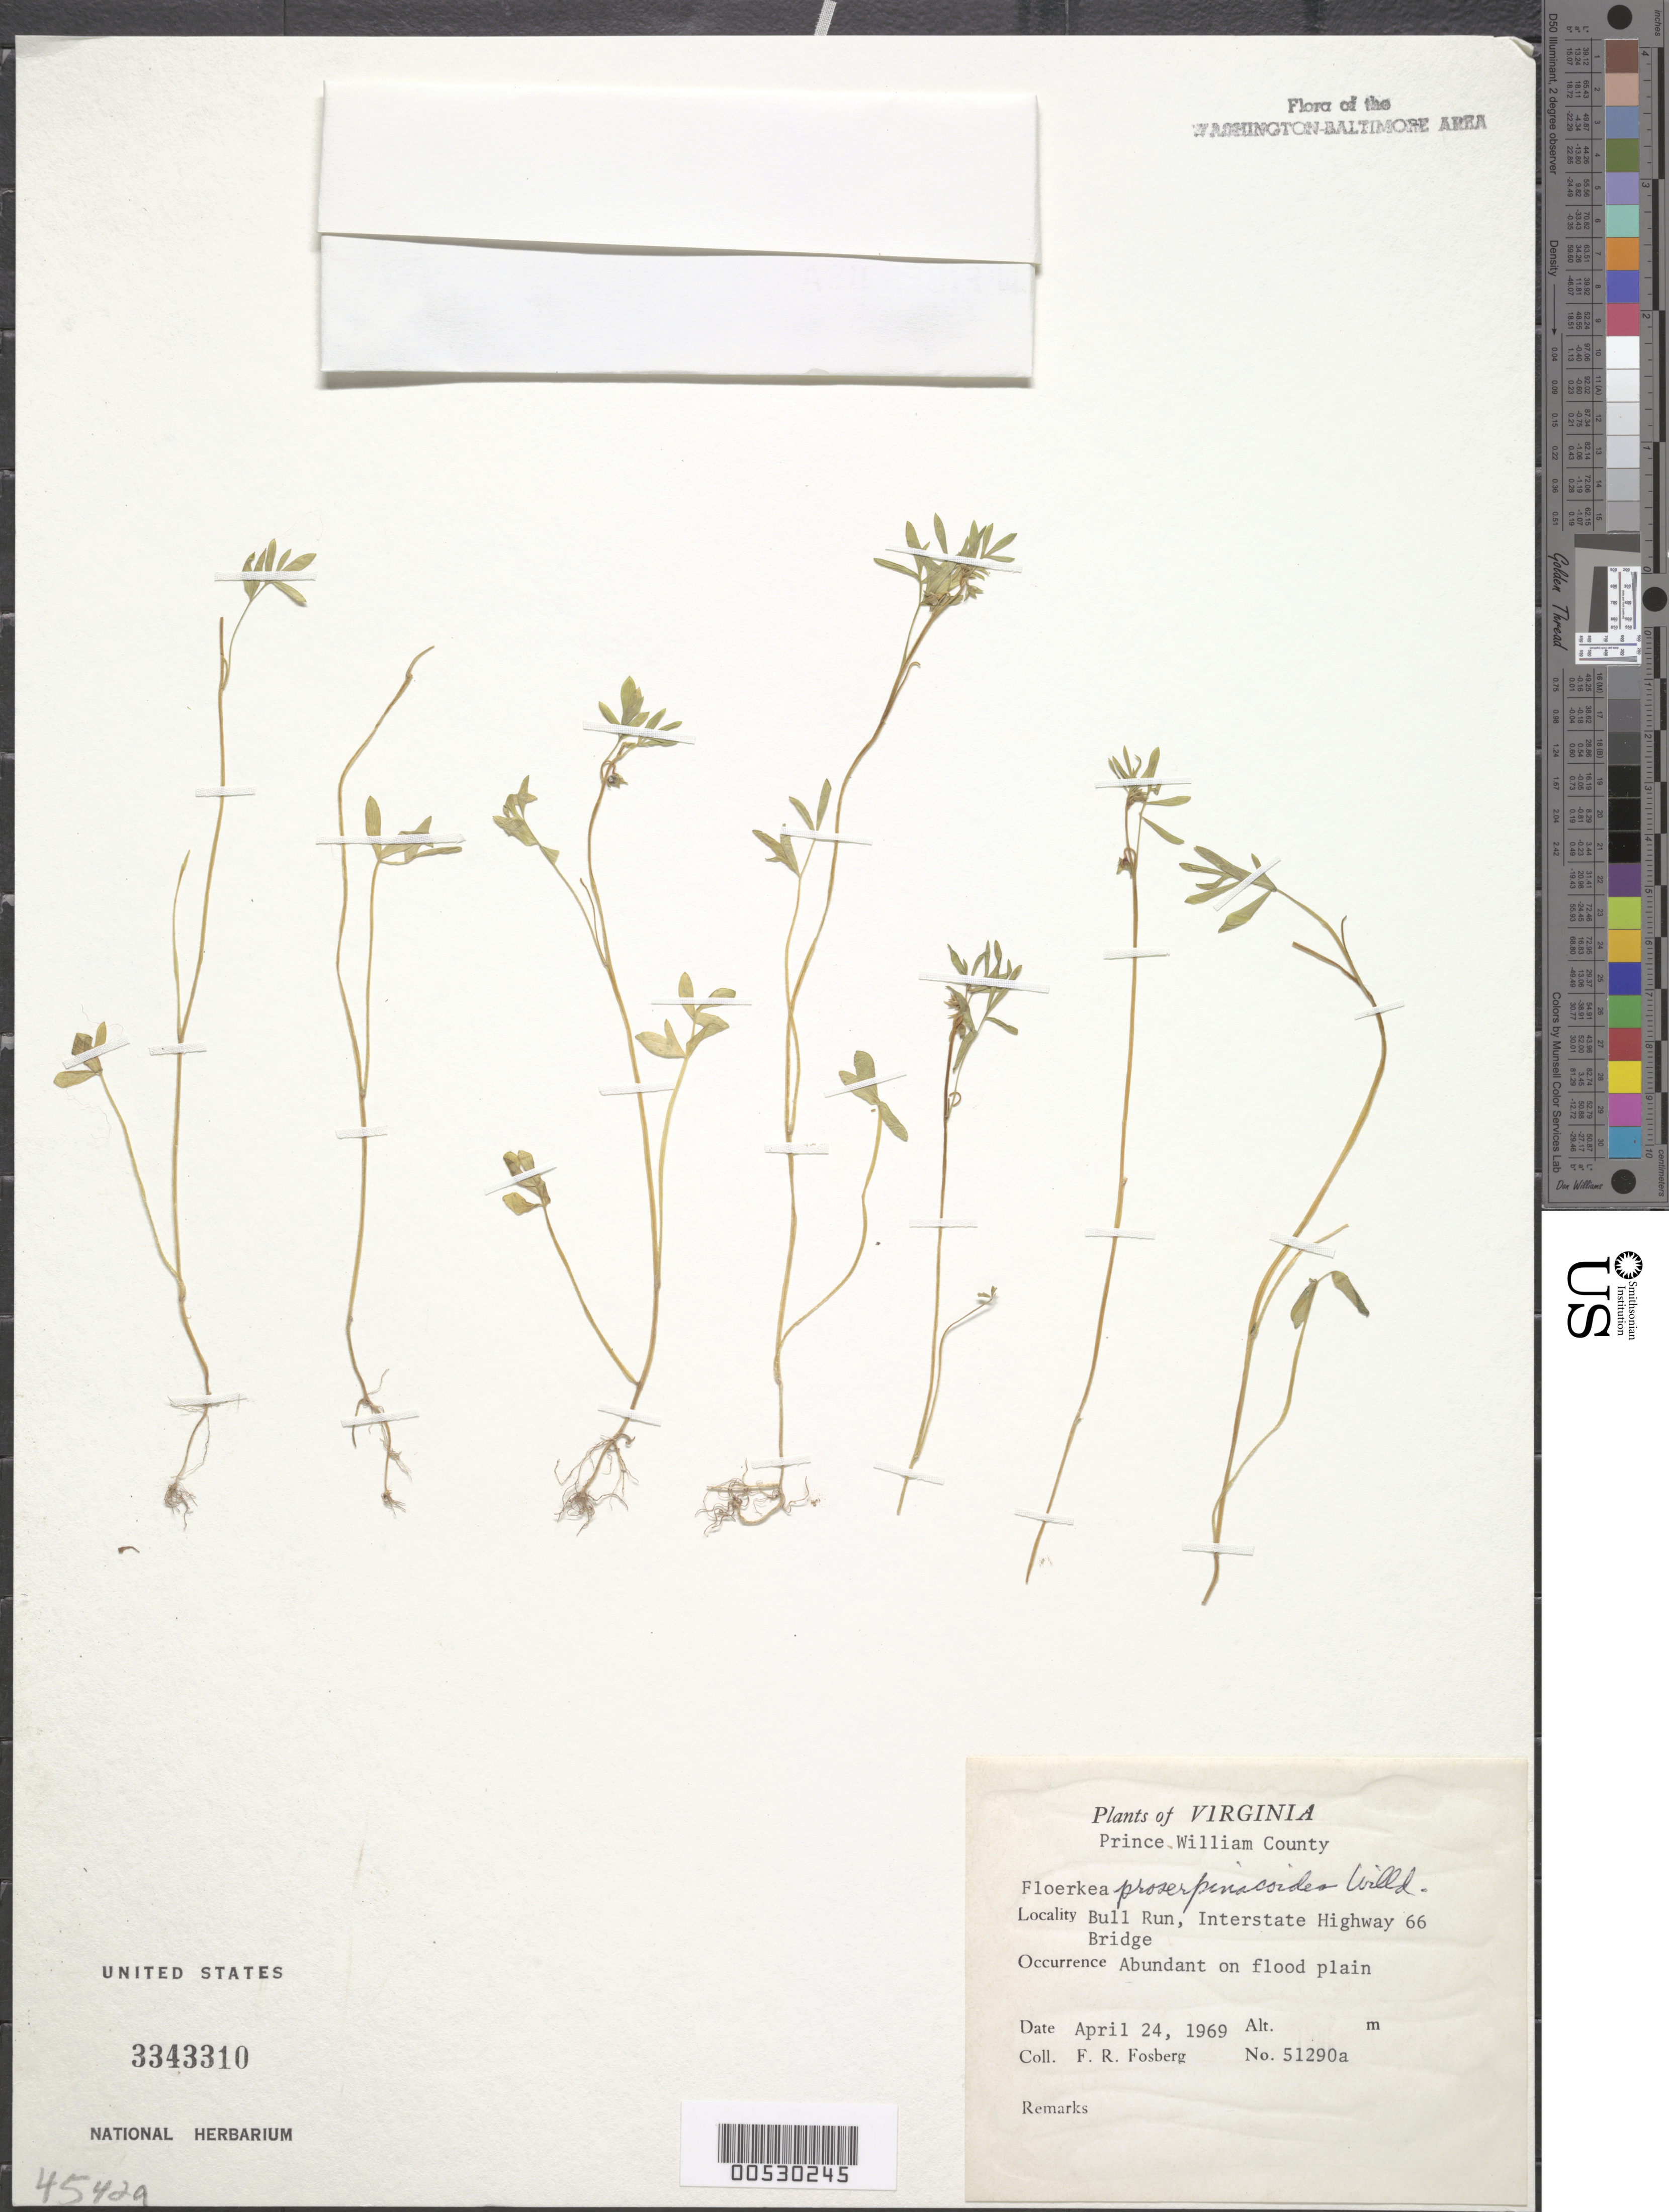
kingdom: Plantae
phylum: Tracheophyta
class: Magnoliopsida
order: Brassicales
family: Limnanthaceae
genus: Floerkea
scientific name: Floerkea proserpinacoides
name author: Willd.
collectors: F. R. Fosberg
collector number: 51290A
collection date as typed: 24 Apr 1969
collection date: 1969-04-24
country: United States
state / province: Virginia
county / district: Prince William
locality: Bull Run, Interstate Highway 66 Bridge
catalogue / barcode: US 3343310